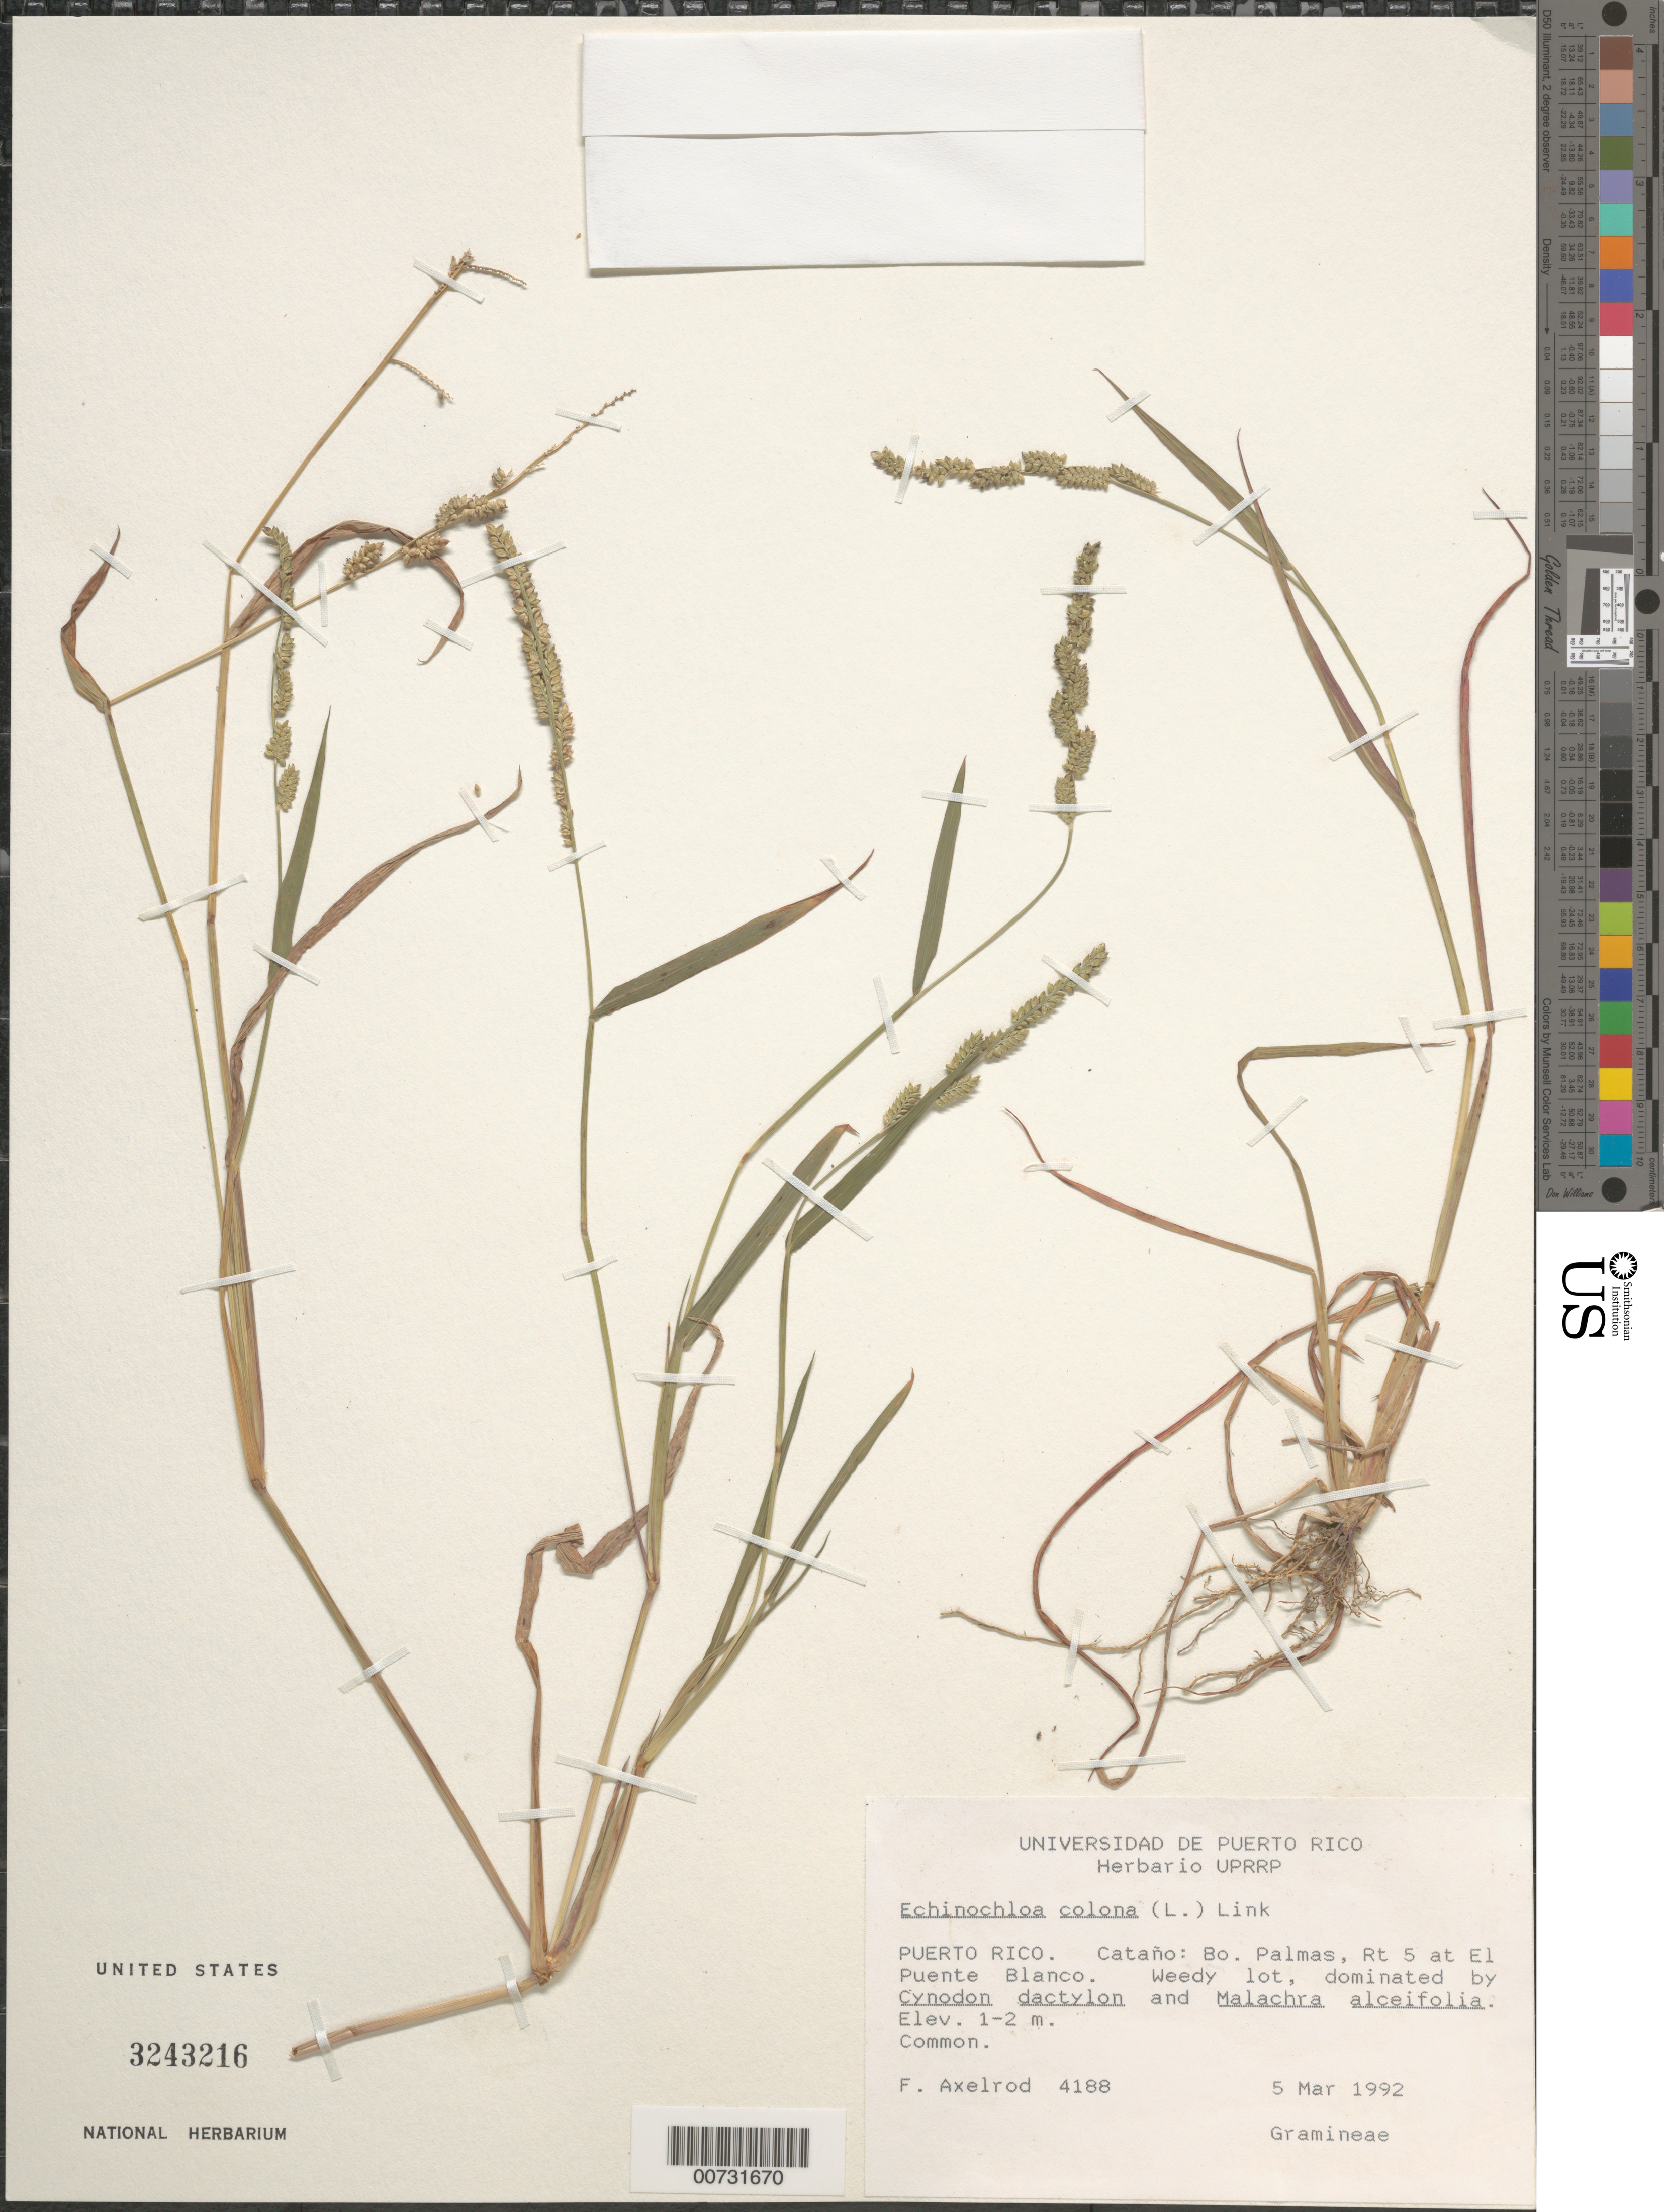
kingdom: Plantae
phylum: Tracheophyta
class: Liliopsida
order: Poales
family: Poaceae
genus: Echinochloa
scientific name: Echinochloa colona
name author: (L.) Link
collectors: F. S. Axelrod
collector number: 4188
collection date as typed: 05 Mar 1992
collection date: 1992-03-05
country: Puerto Rico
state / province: Cataño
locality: Cataño: Bo. Palmas, Rte 5 at El Puente Blanco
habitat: Weedy lot, dominated by Cynodon dactylon and Malachra alceifolia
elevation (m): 1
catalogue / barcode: US 3243216